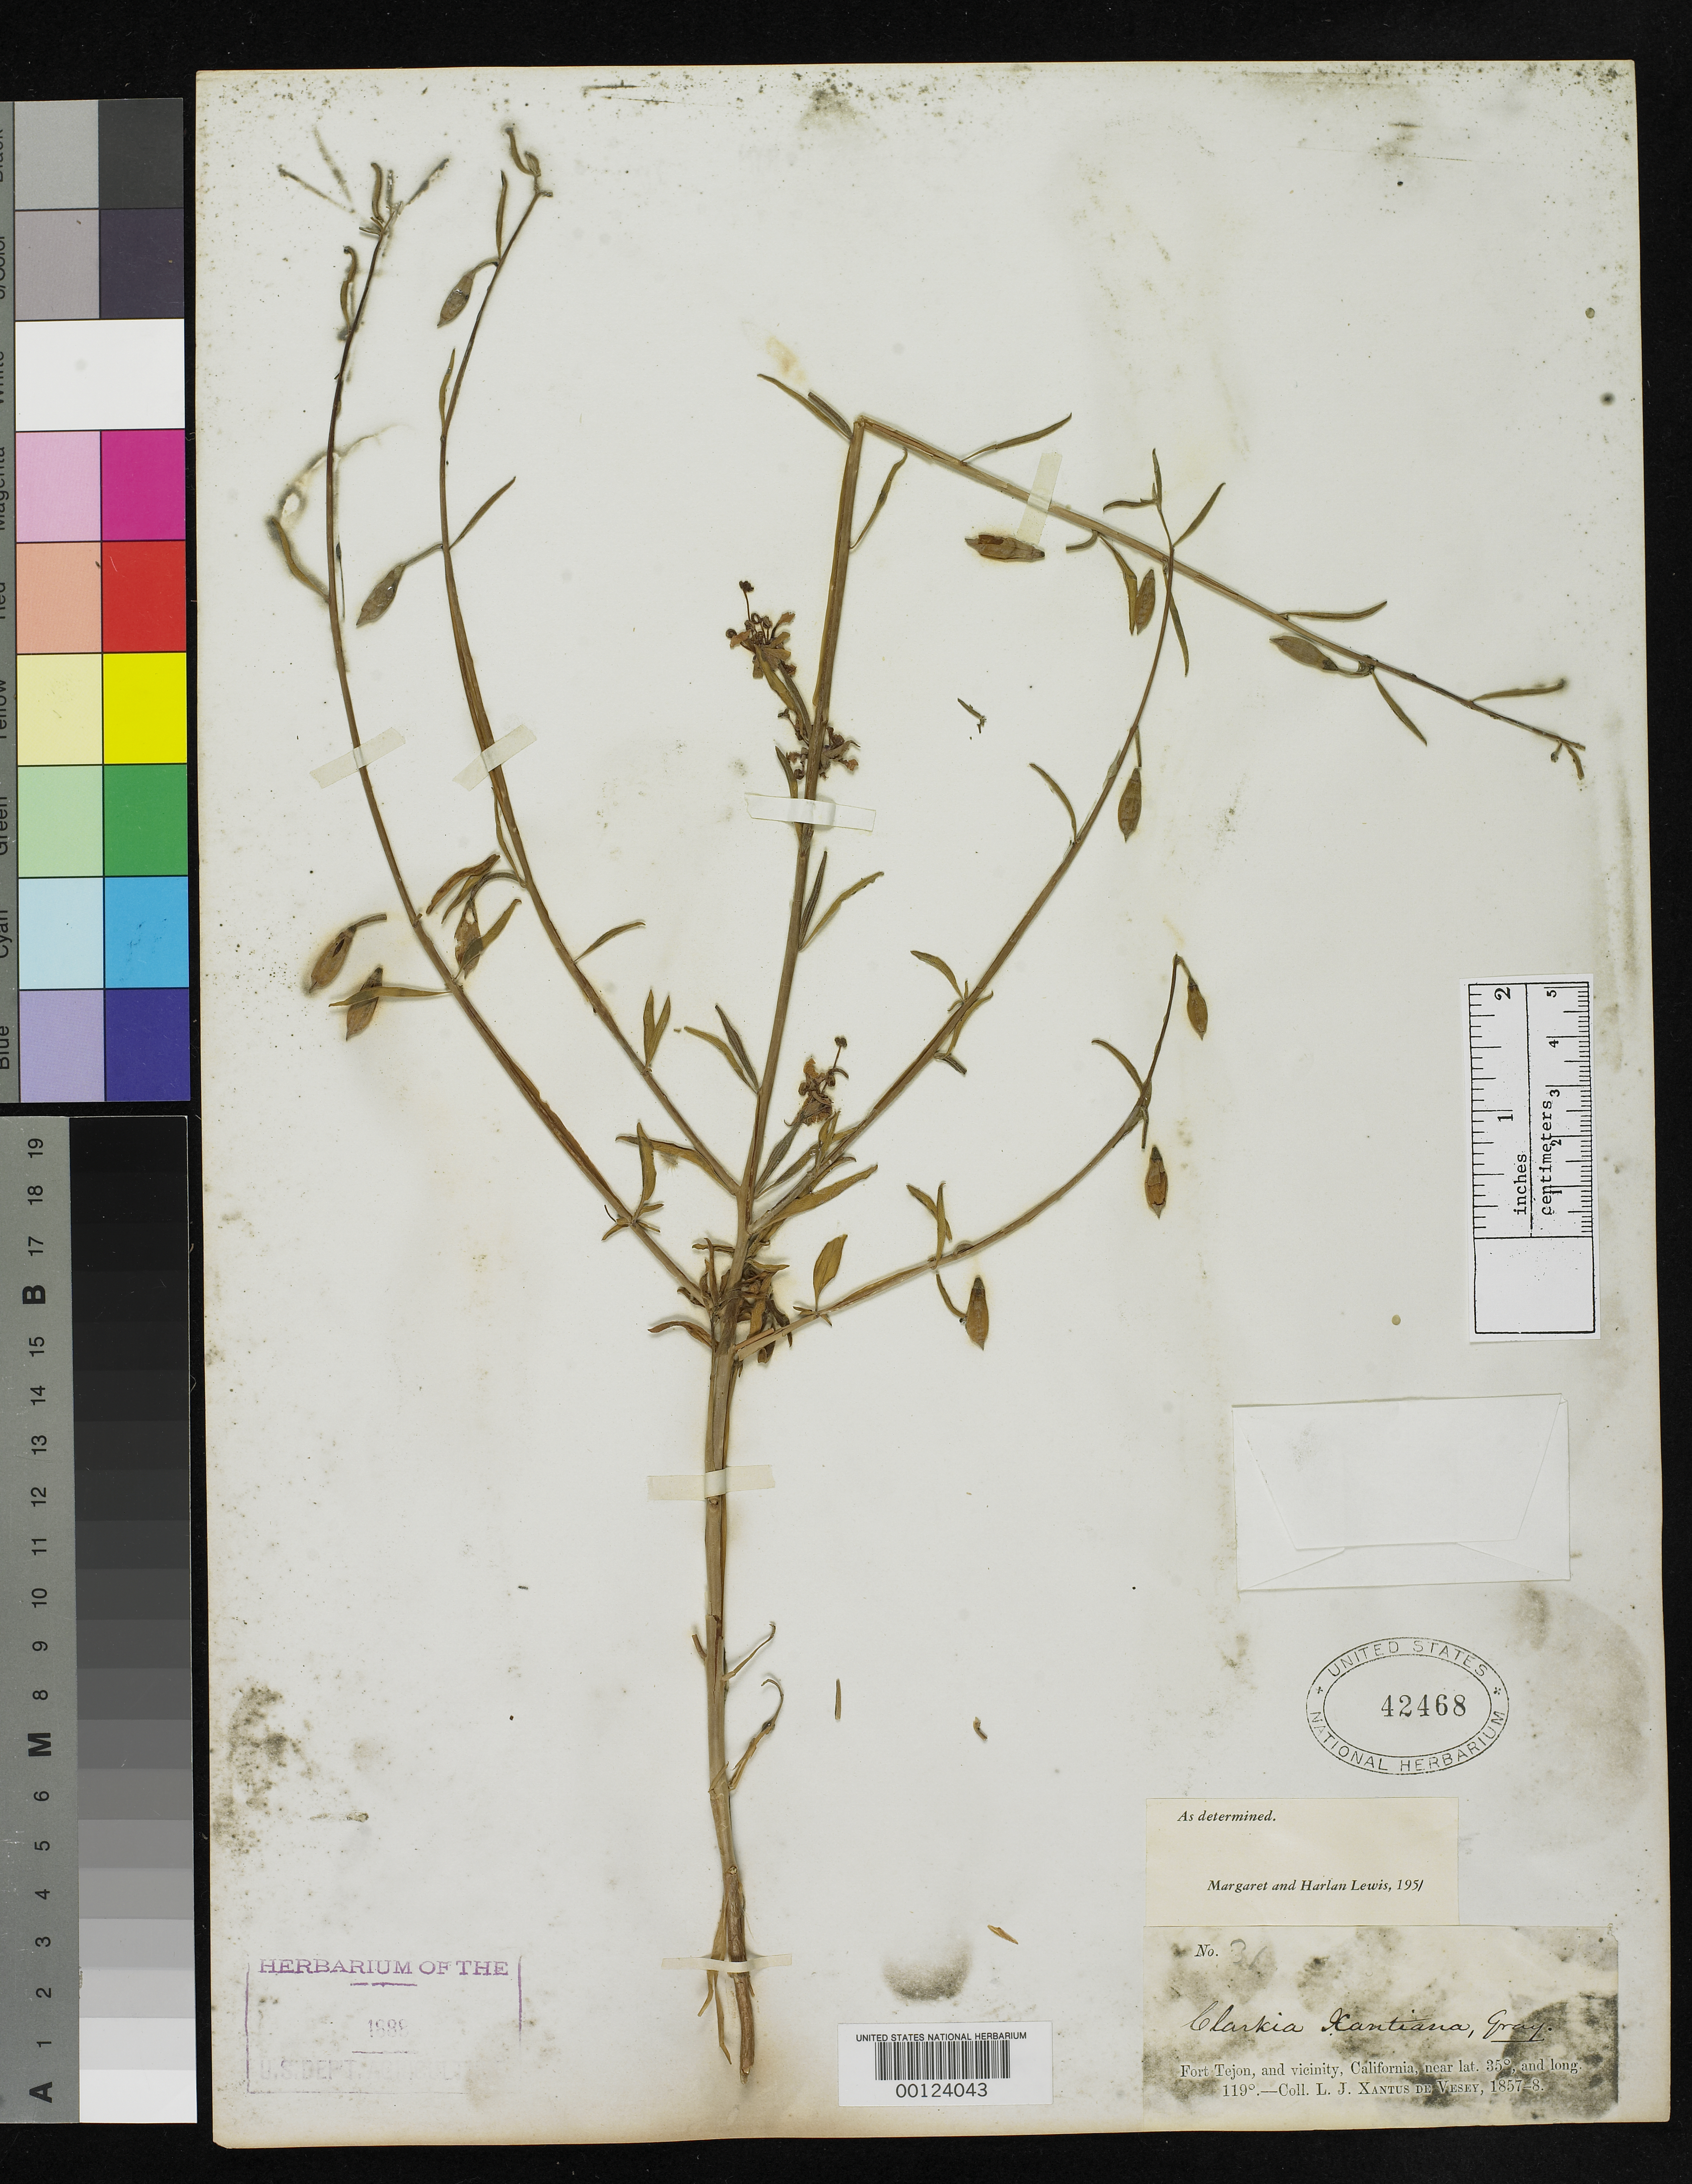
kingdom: Plantae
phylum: Tracheophyta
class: Magnoliopsida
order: Myrtales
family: Onagraceae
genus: Clarkia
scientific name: Clarkia xantiana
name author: A. Gray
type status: Isotype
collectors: L. J. Xantus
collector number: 31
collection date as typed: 1857 to -- --- 1858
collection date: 1857/1858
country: United States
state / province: California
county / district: Kern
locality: Fort Tejon, near 199 W. long., 35 N. lat. (lat/long recorded as: lat=35:0:0:N long=199:0:0:W)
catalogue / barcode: US 42468